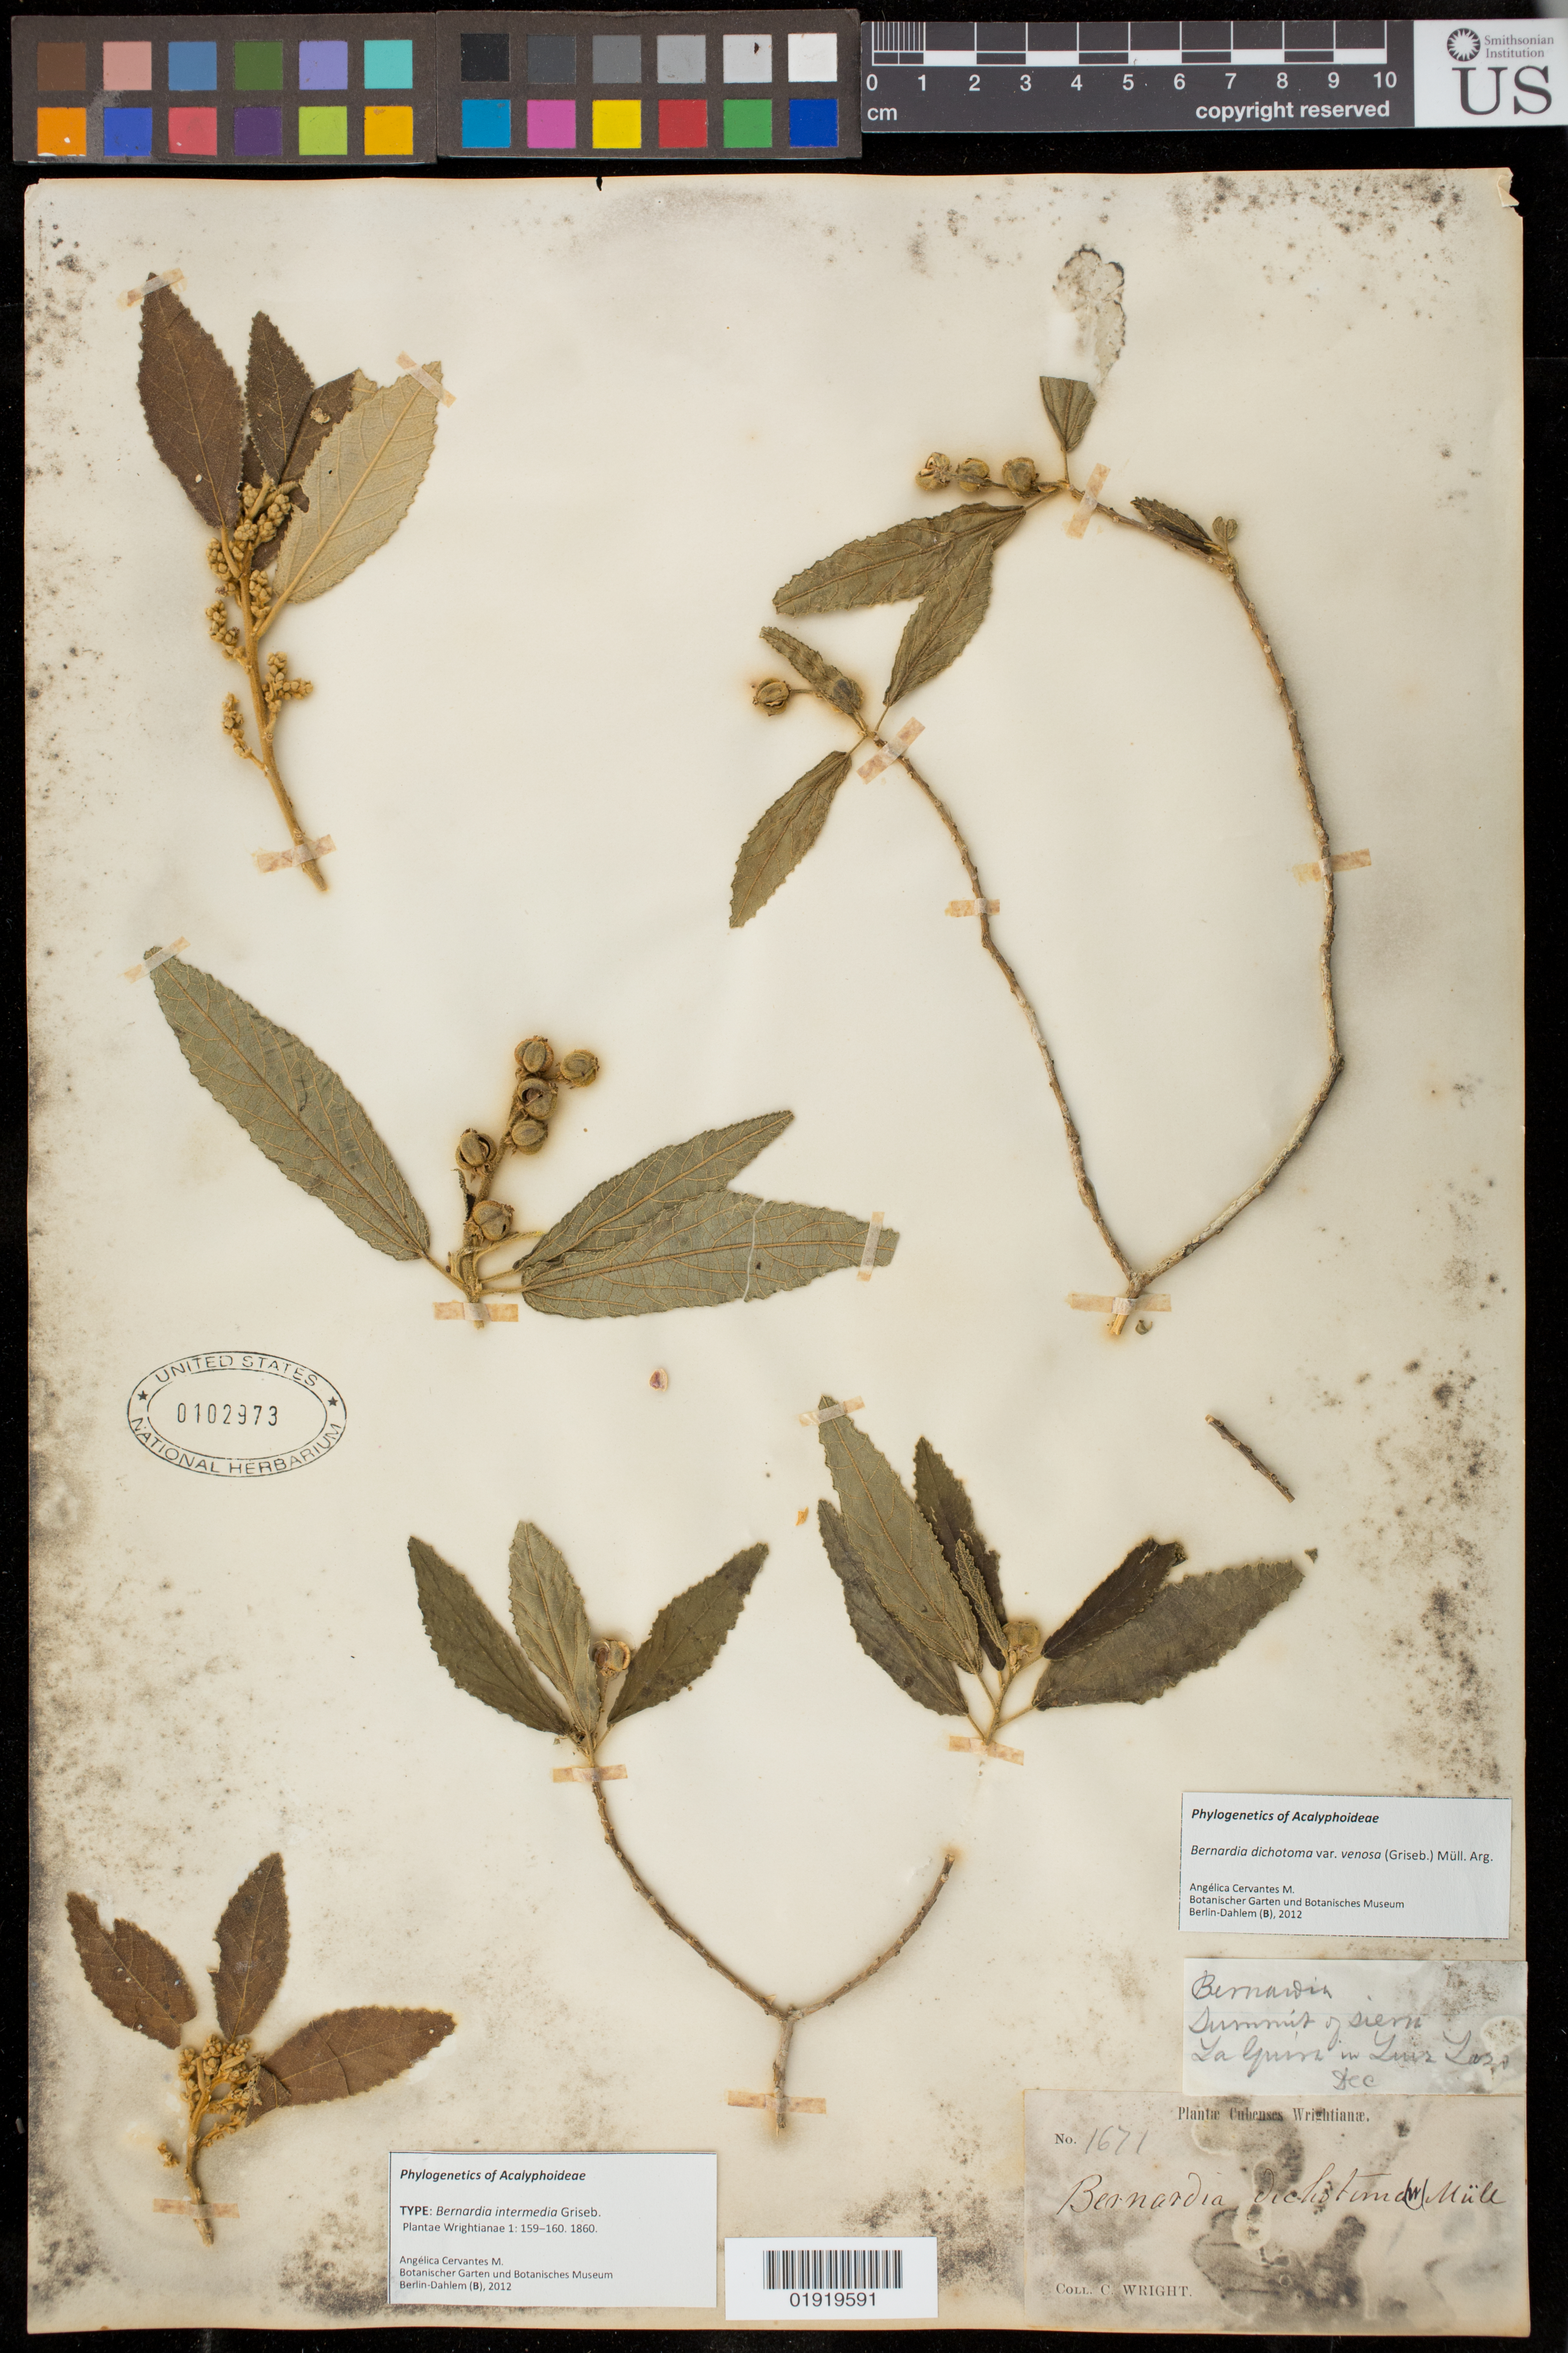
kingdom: Plantae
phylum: Tracheophyta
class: Magnoliopsida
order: Malpighiales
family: Euphorbiaceae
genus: Bernardia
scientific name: Bernardia intermedia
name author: Griseb.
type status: Type Collection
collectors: C. Wright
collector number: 1671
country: Cuba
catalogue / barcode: US 102973